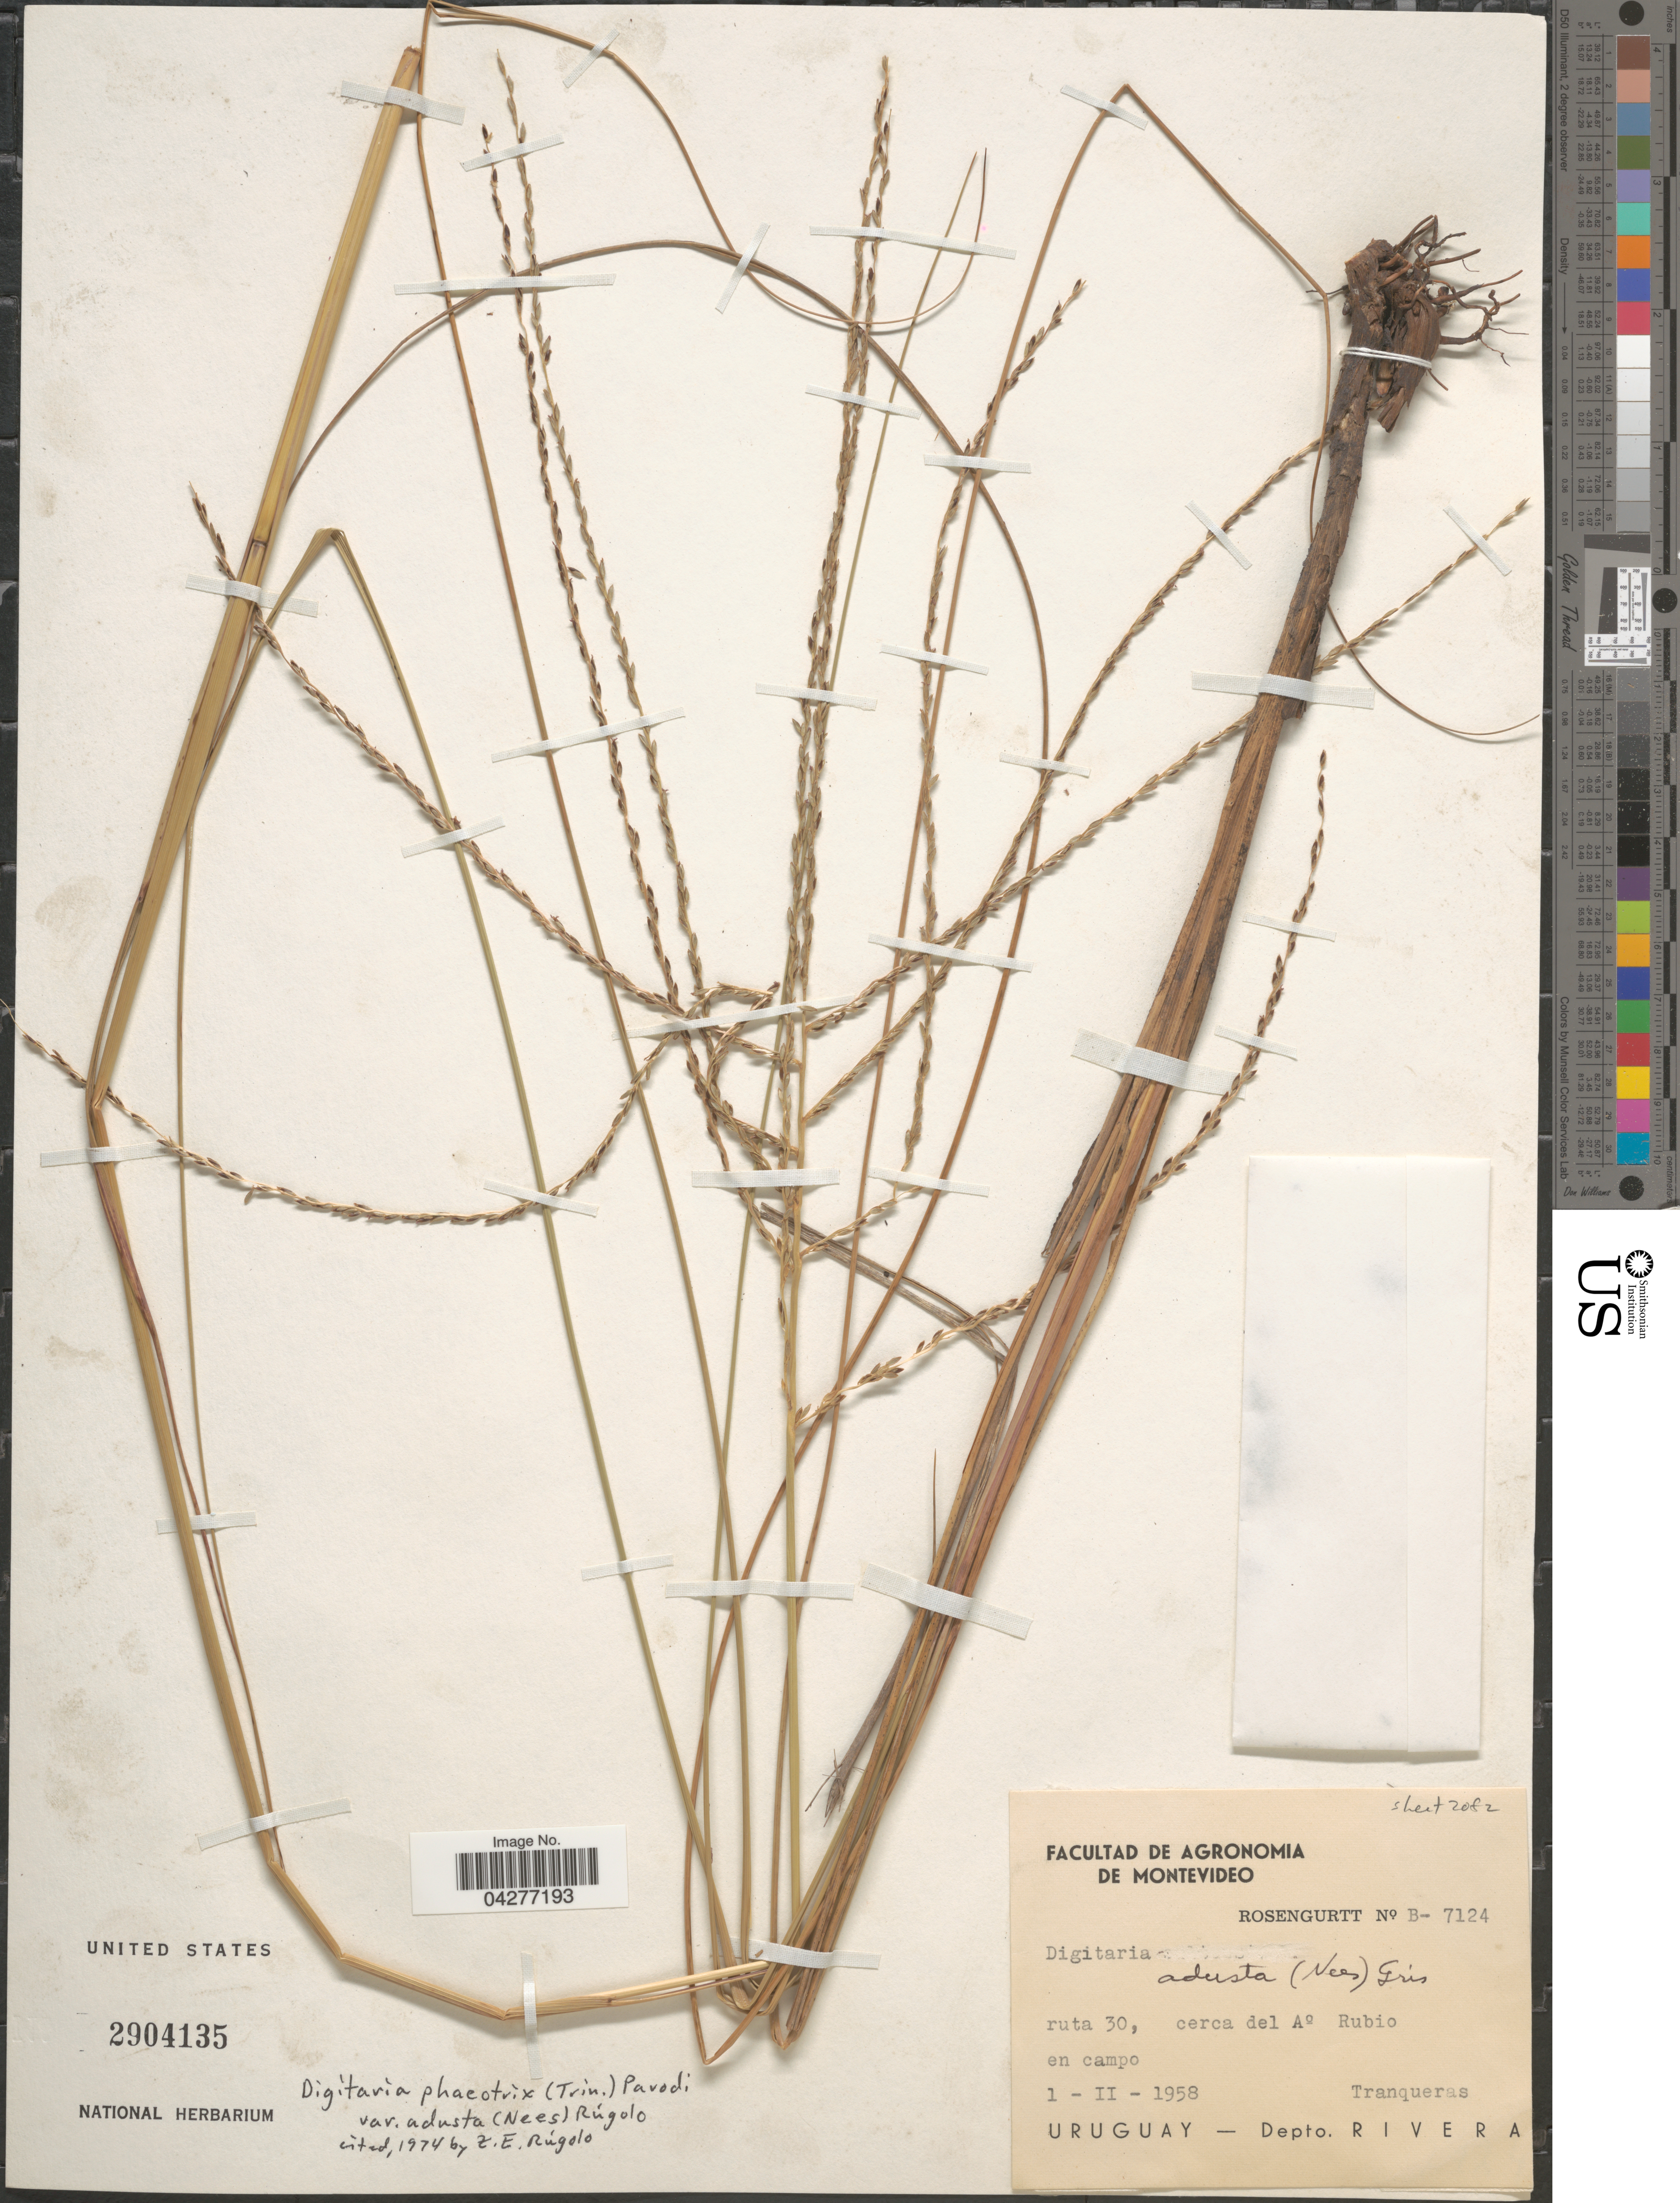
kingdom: Plantae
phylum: Tracheophyta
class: Liliopsida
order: Poales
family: Poaceae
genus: Digitaria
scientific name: Digitaria phaeothrix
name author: (Trin.) Parodi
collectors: Rosengurtt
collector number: B-7124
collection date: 1958-02-01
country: Uruguay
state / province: Rivera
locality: Ruta 30, cerca del Ao Rubio en campo. Tranqueras. Depto. Rivera.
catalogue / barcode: US 2904135